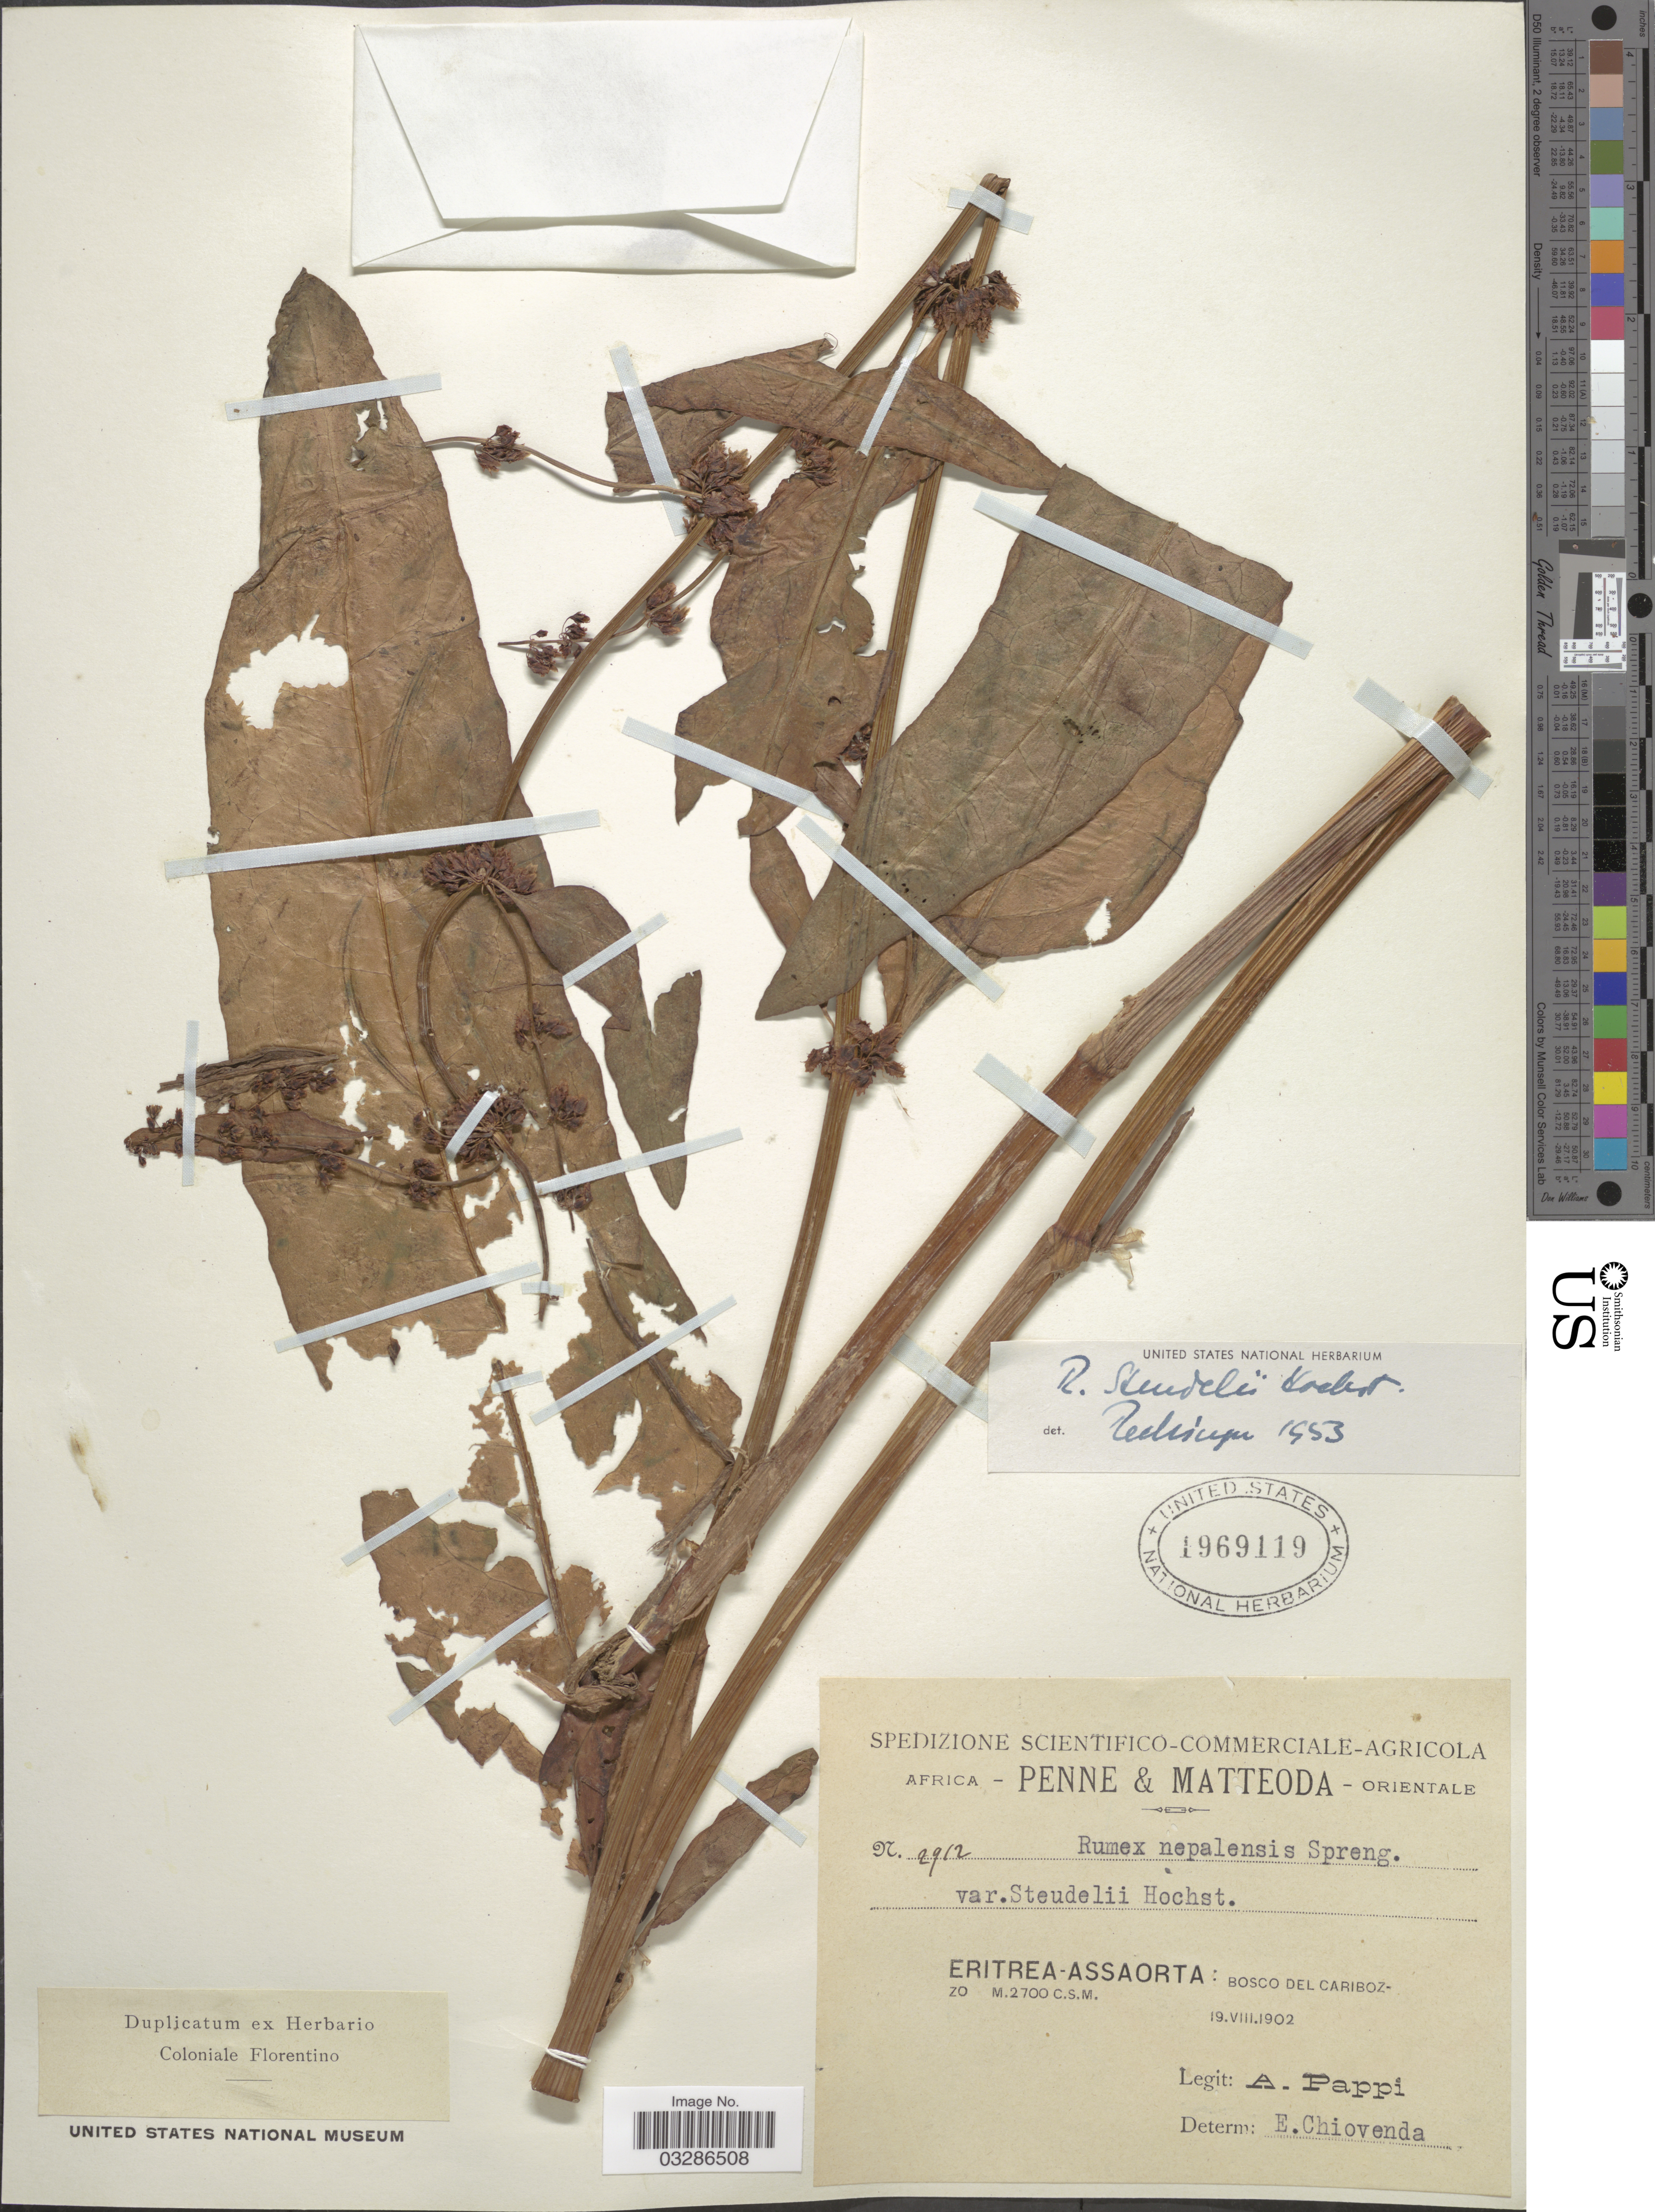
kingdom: Plantae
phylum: Tracheophyta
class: Magnoliopsida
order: Caryophyllales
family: Polygonaceae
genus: Rumex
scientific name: Rumex steudelii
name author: Hochst. ex A. Rich.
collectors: A. Pappi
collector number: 2912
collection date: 1902-08-19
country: Eritrea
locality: Penne & Matteoda Orientale, Eritrea-Assaorta: Bosco del Cariboz.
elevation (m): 2700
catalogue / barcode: US 1969119